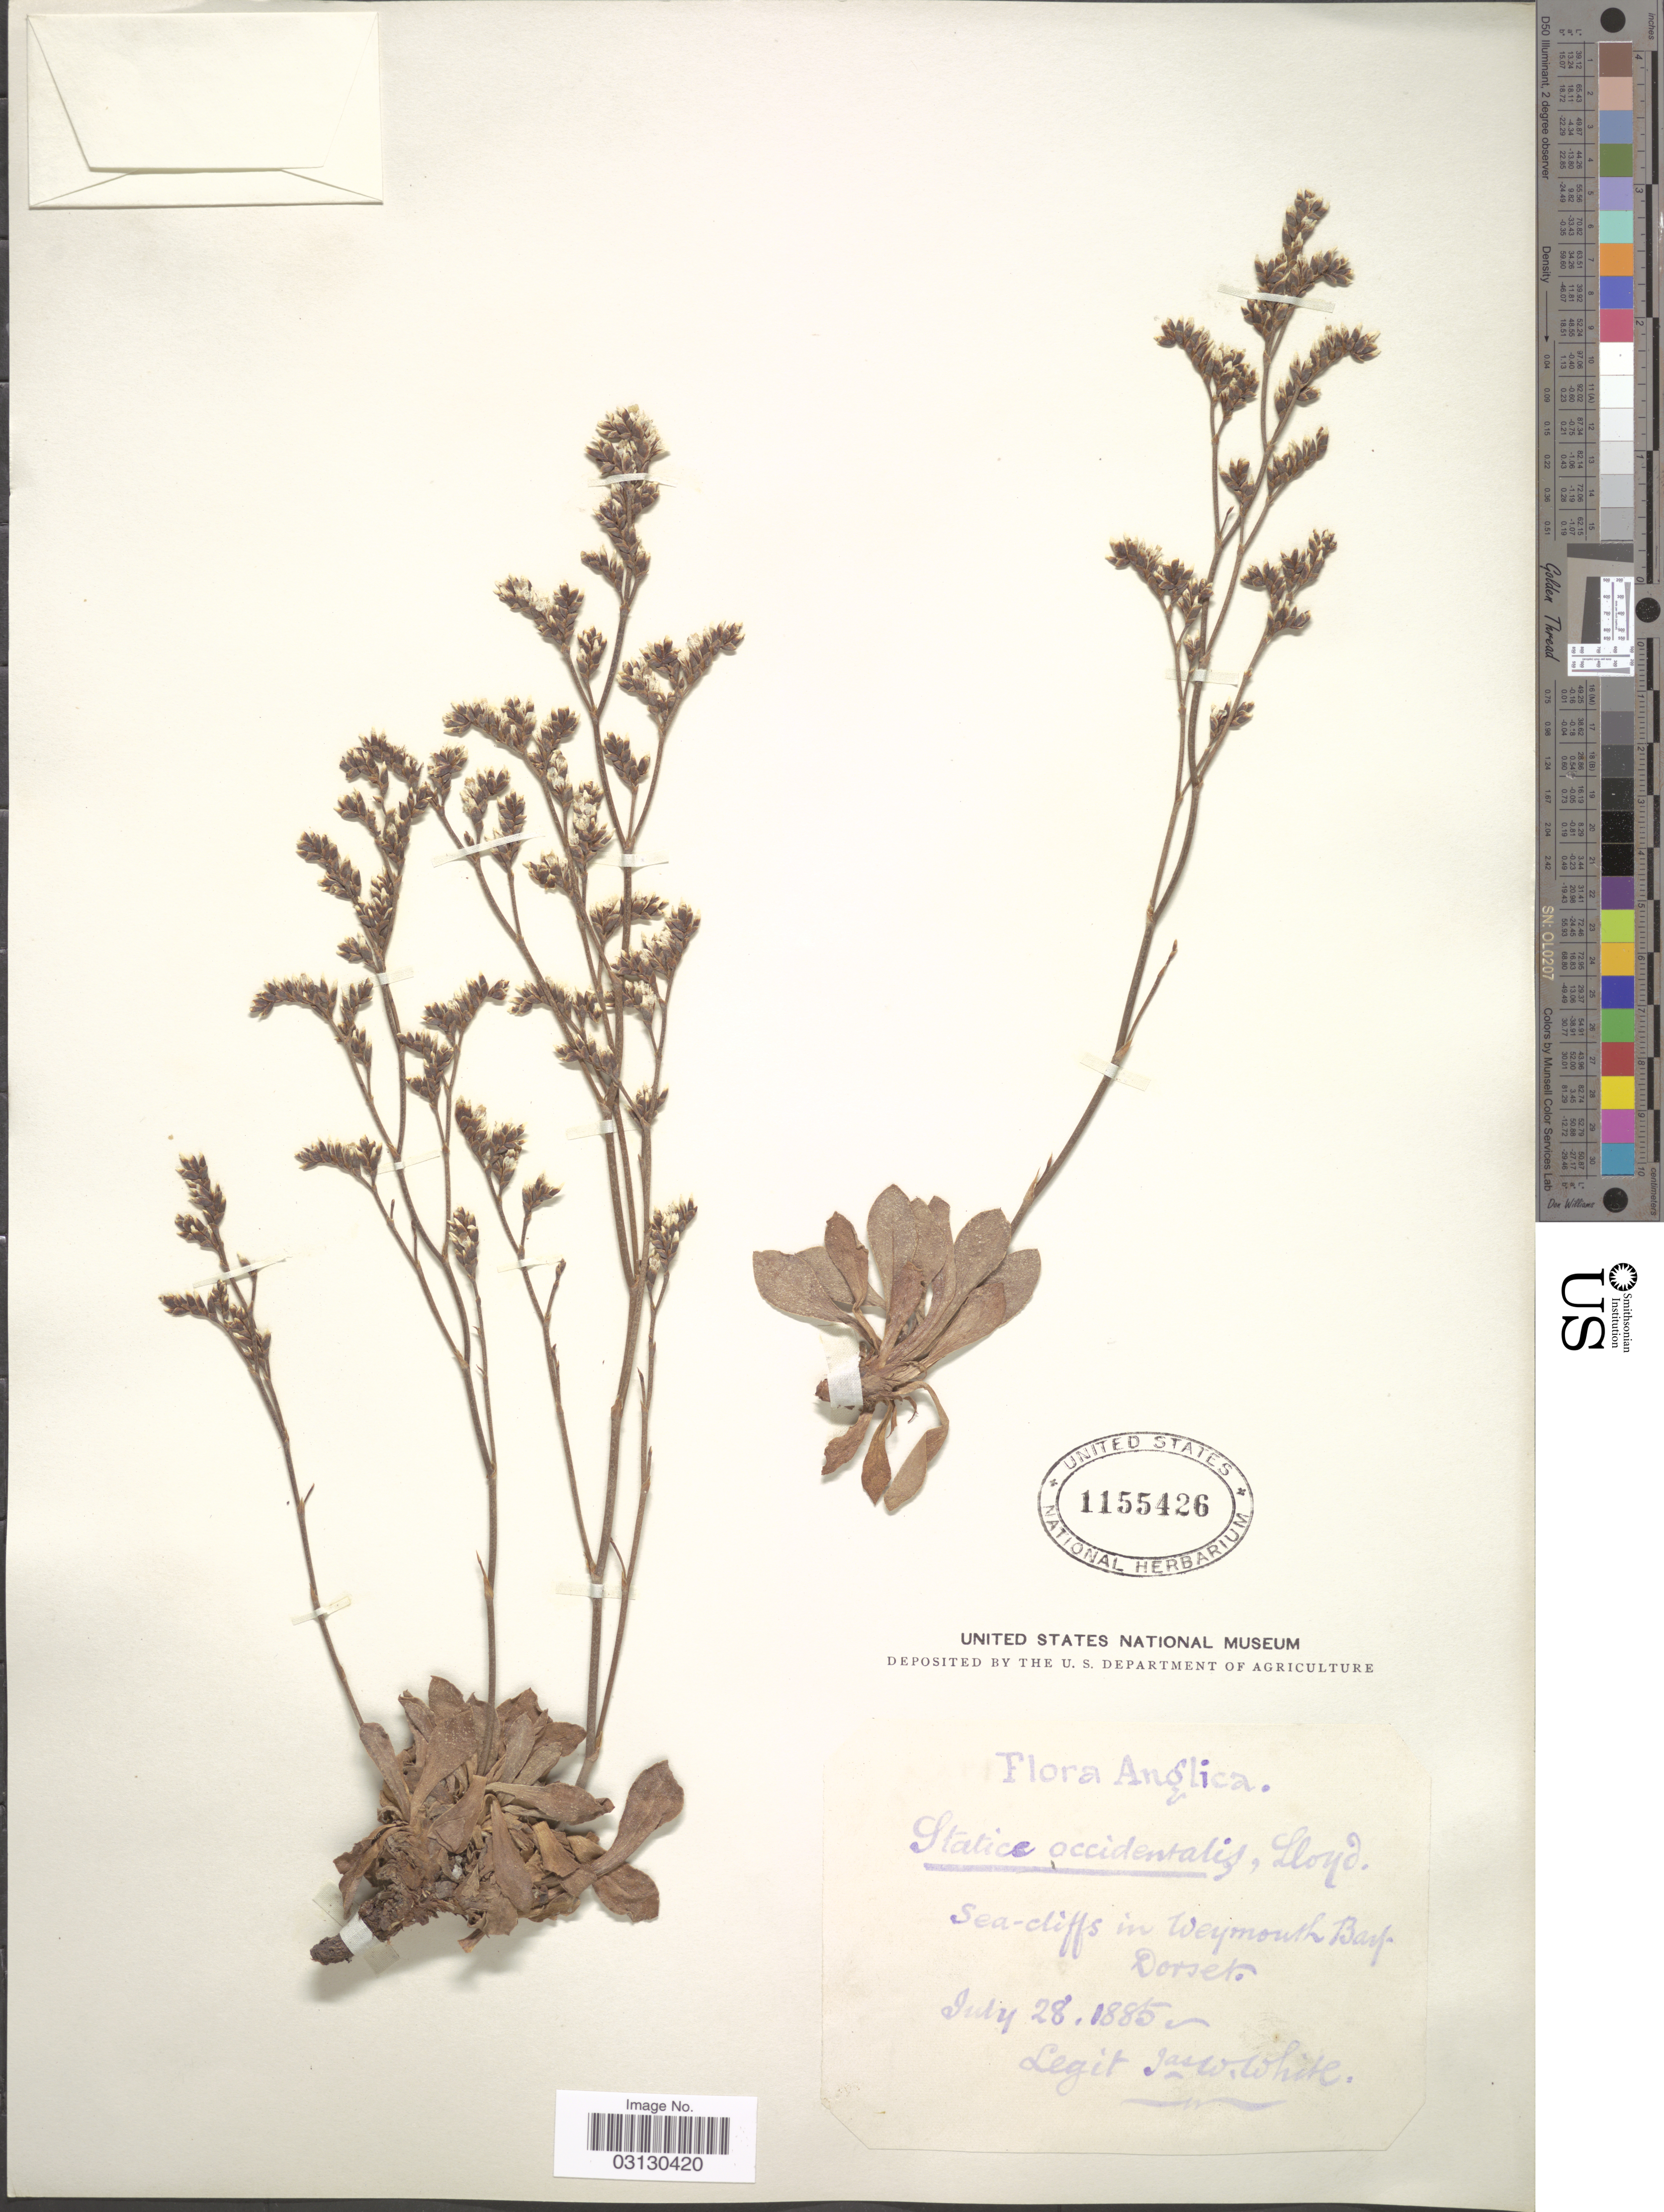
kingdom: Plantae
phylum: Tracheophyta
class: Magnoliopsida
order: Caryophyllales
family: Plumbaginaceae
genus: Limonium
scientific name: Limonium occidentale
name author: (J. Lloyd) Kuntze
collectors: J. W. White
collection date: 1885-07-28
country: United Kingdom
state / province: England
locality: Anglica. Sea-cliffs in Weymouth Bay Dorset.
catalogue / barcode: US 1155426